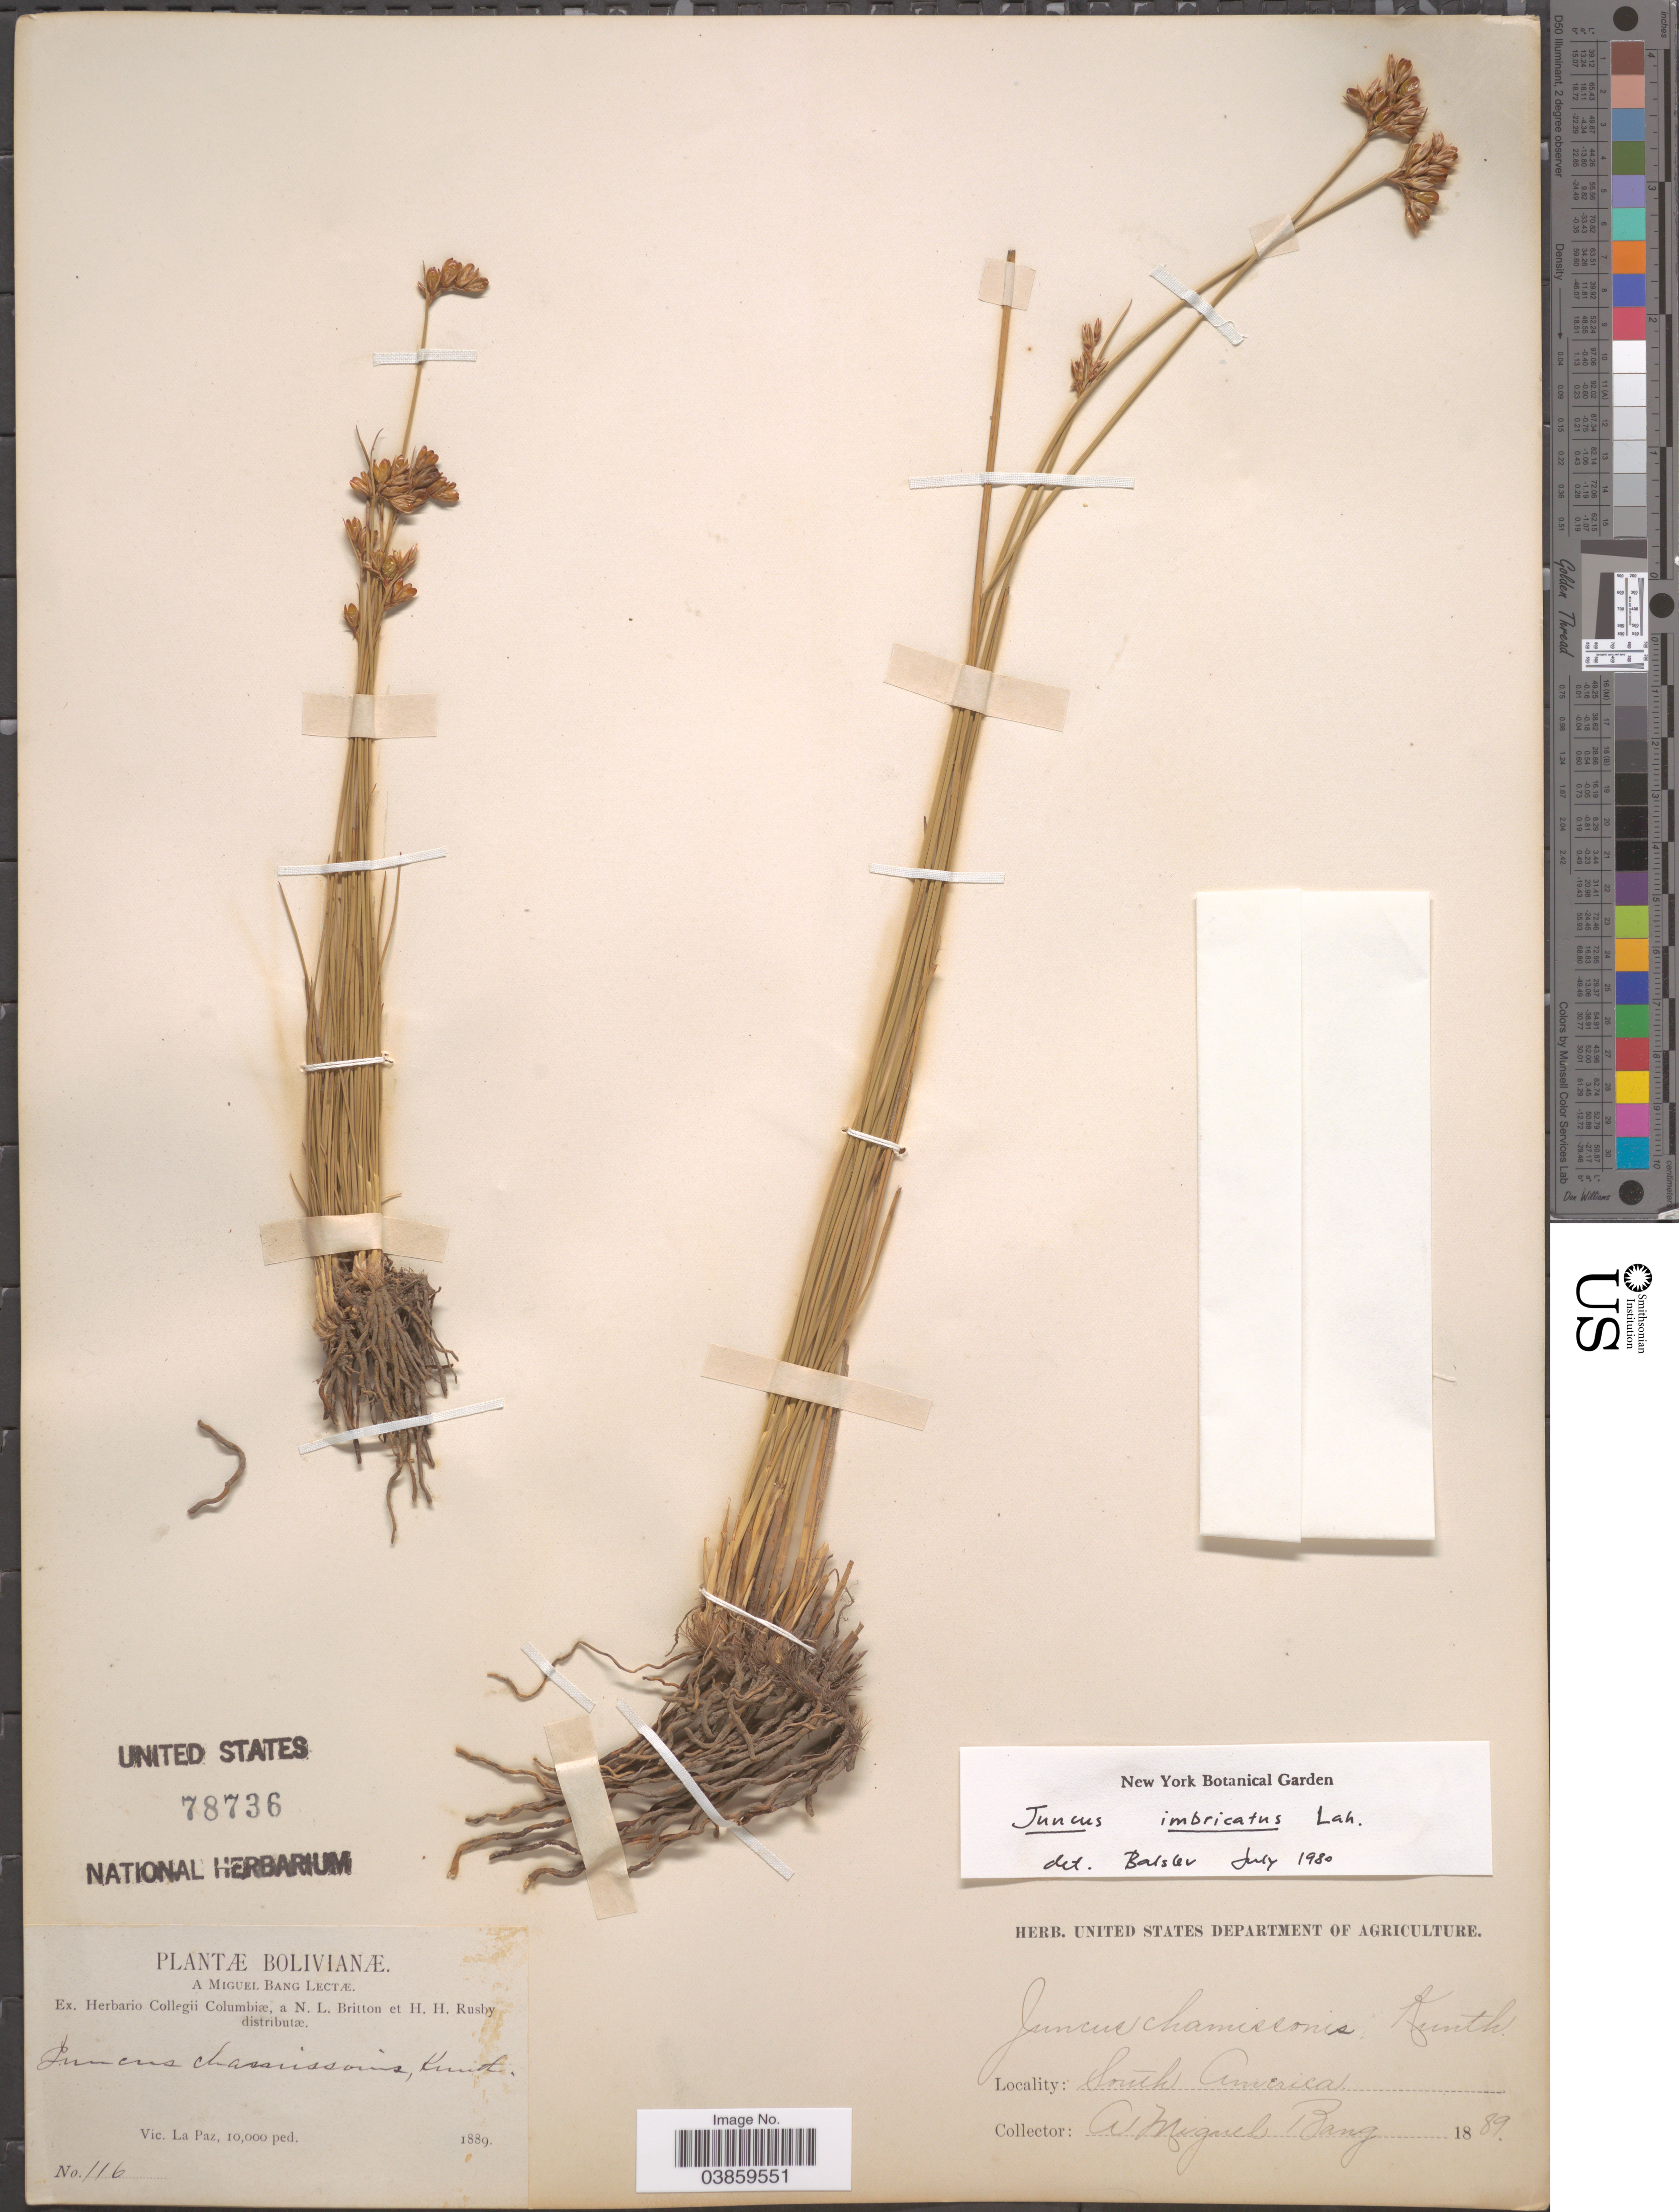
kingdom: Plantae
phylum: Tracheophyta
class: Liliopsida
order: Poales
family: Juncaceae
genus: Juncus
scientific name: Juncus imbricatus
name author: Laharpe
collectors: M. Bang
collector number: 116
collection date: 1889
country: Bolivia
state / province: La Paz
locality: Vic. La Paz.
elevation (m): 3048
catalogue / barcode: US 78736